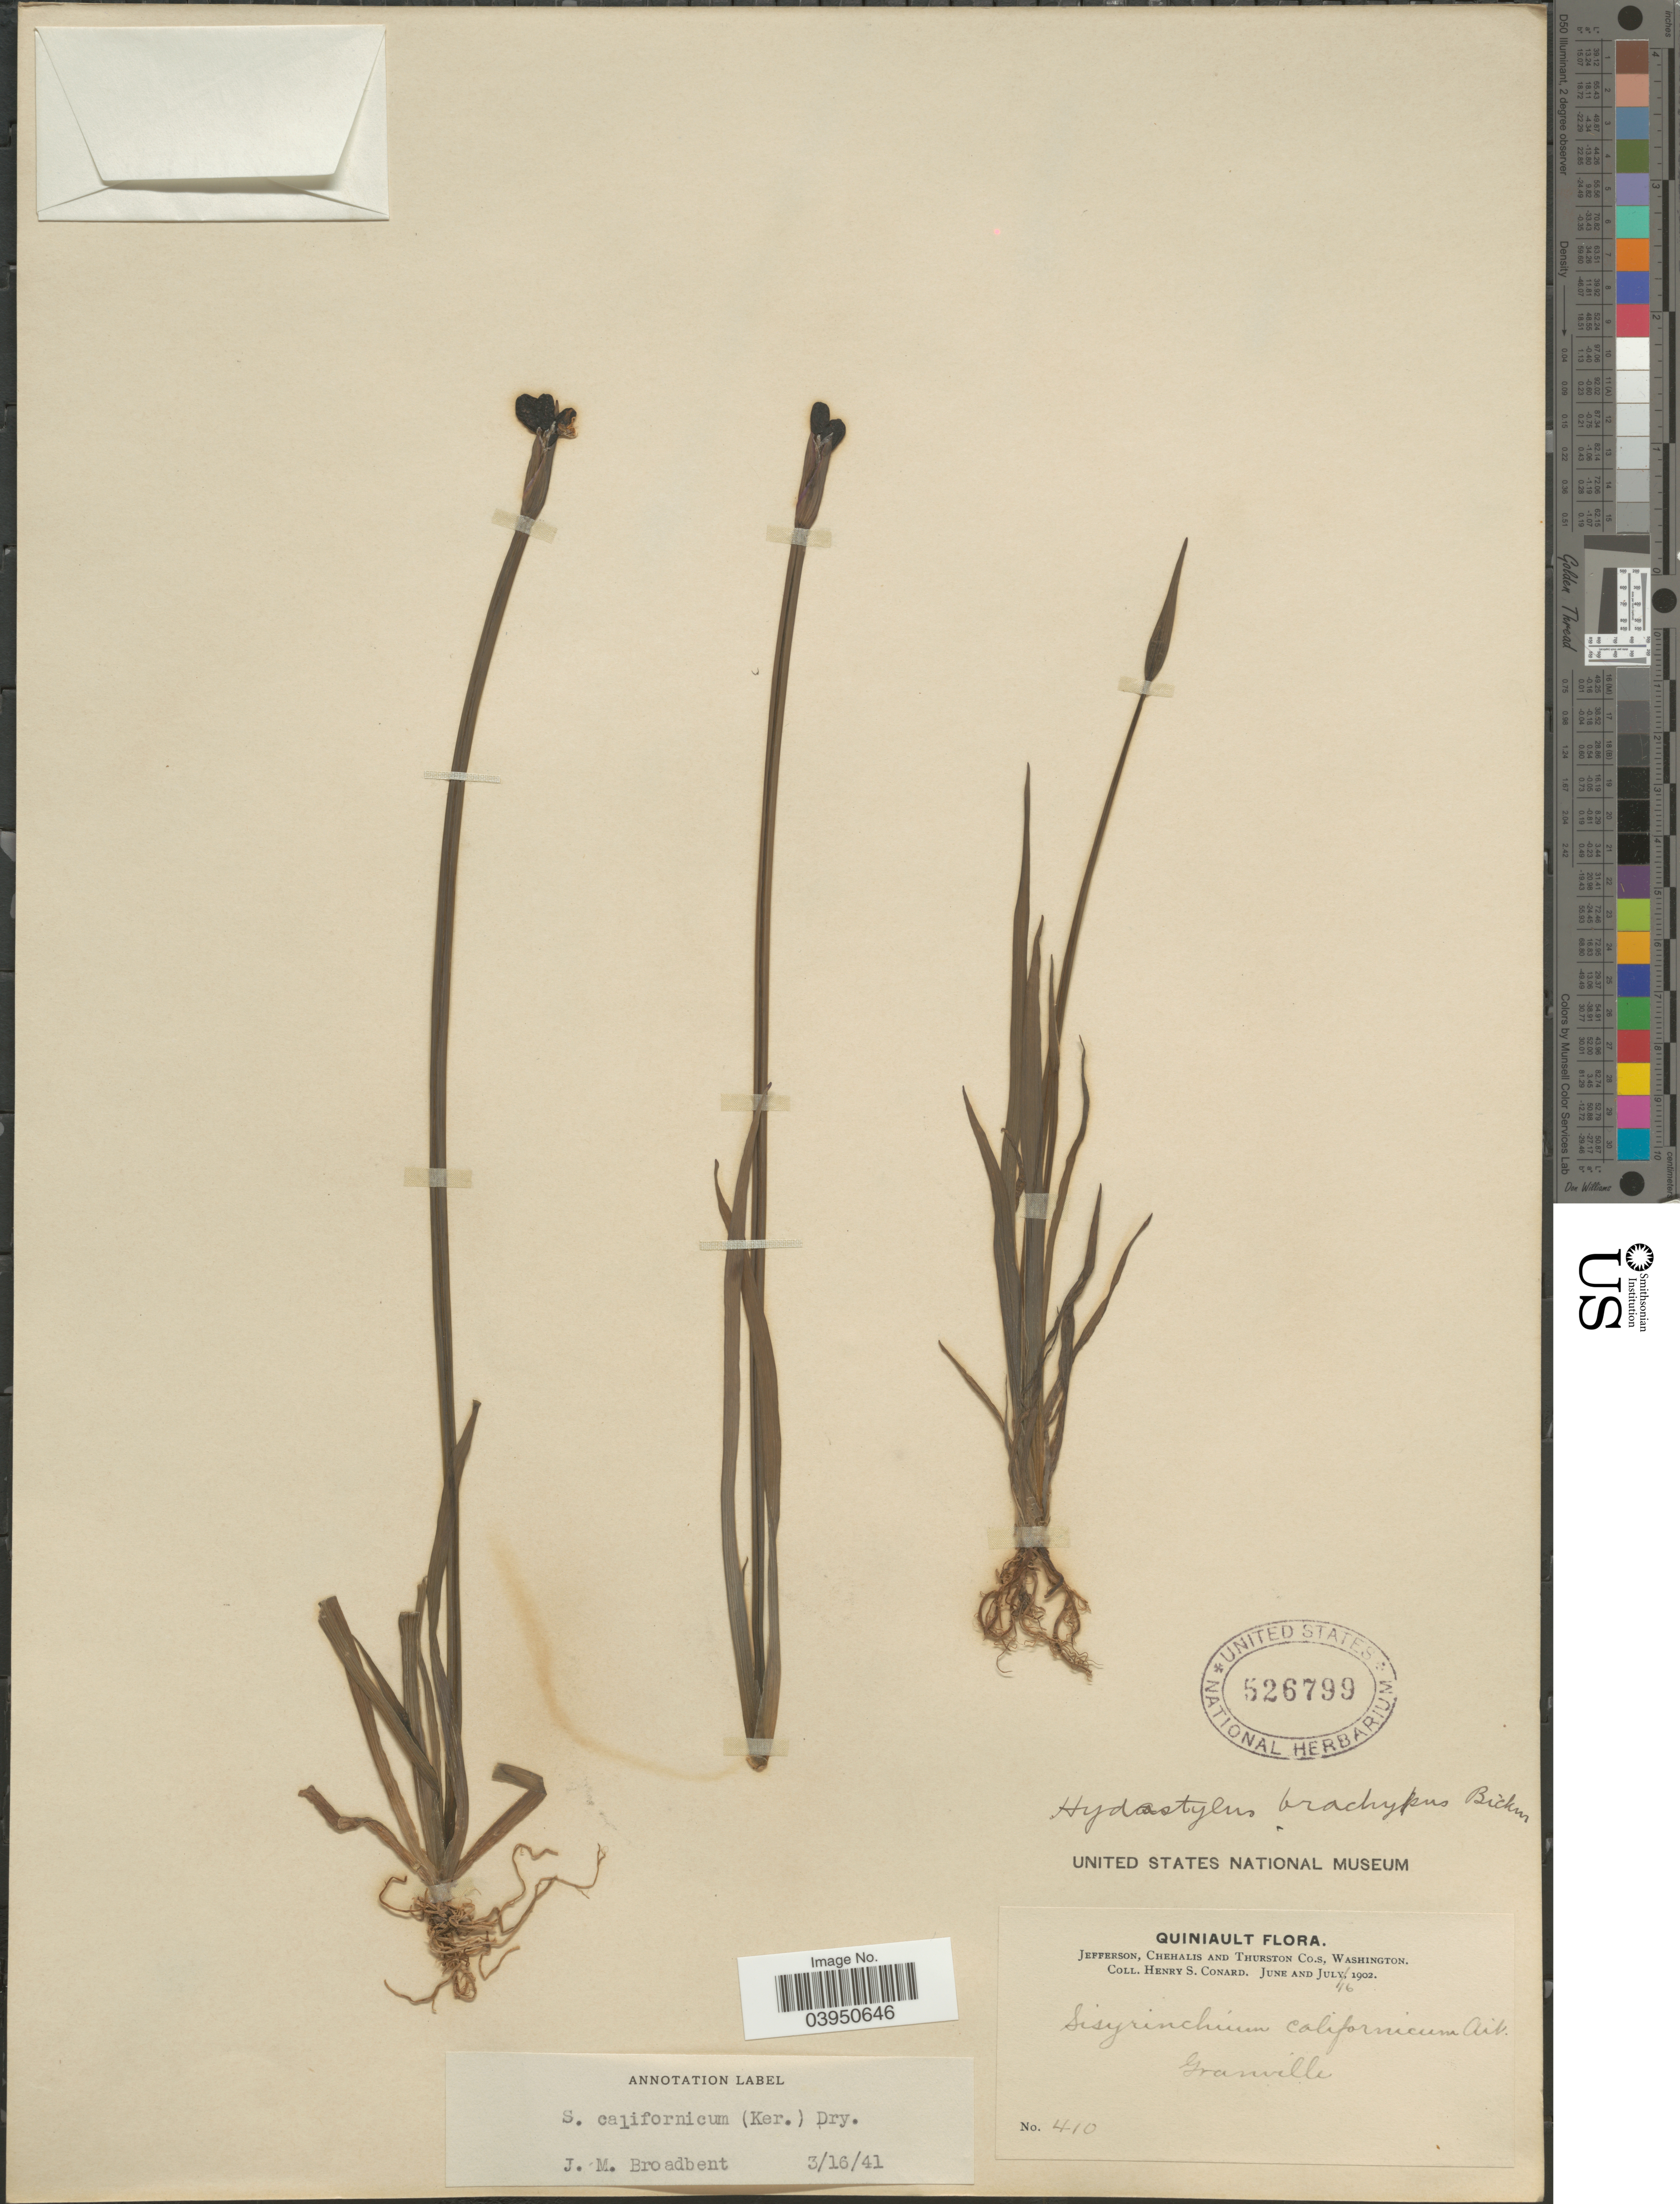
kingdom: Plantae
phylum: Tracheophyta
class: Liliopsida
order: Asparagales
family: Iridaceae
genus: Sisyrinchium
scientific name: Sisyrinchium californicum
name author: (Ker Gawl.) Dryand.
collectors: H. S. Conard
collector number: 410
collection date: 1902-07-16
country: United States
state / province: Washington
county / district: Thurston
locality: Quiniault. Jefferson, Chehalis and Thurston Co.s. Granville.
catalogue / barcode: US 526799